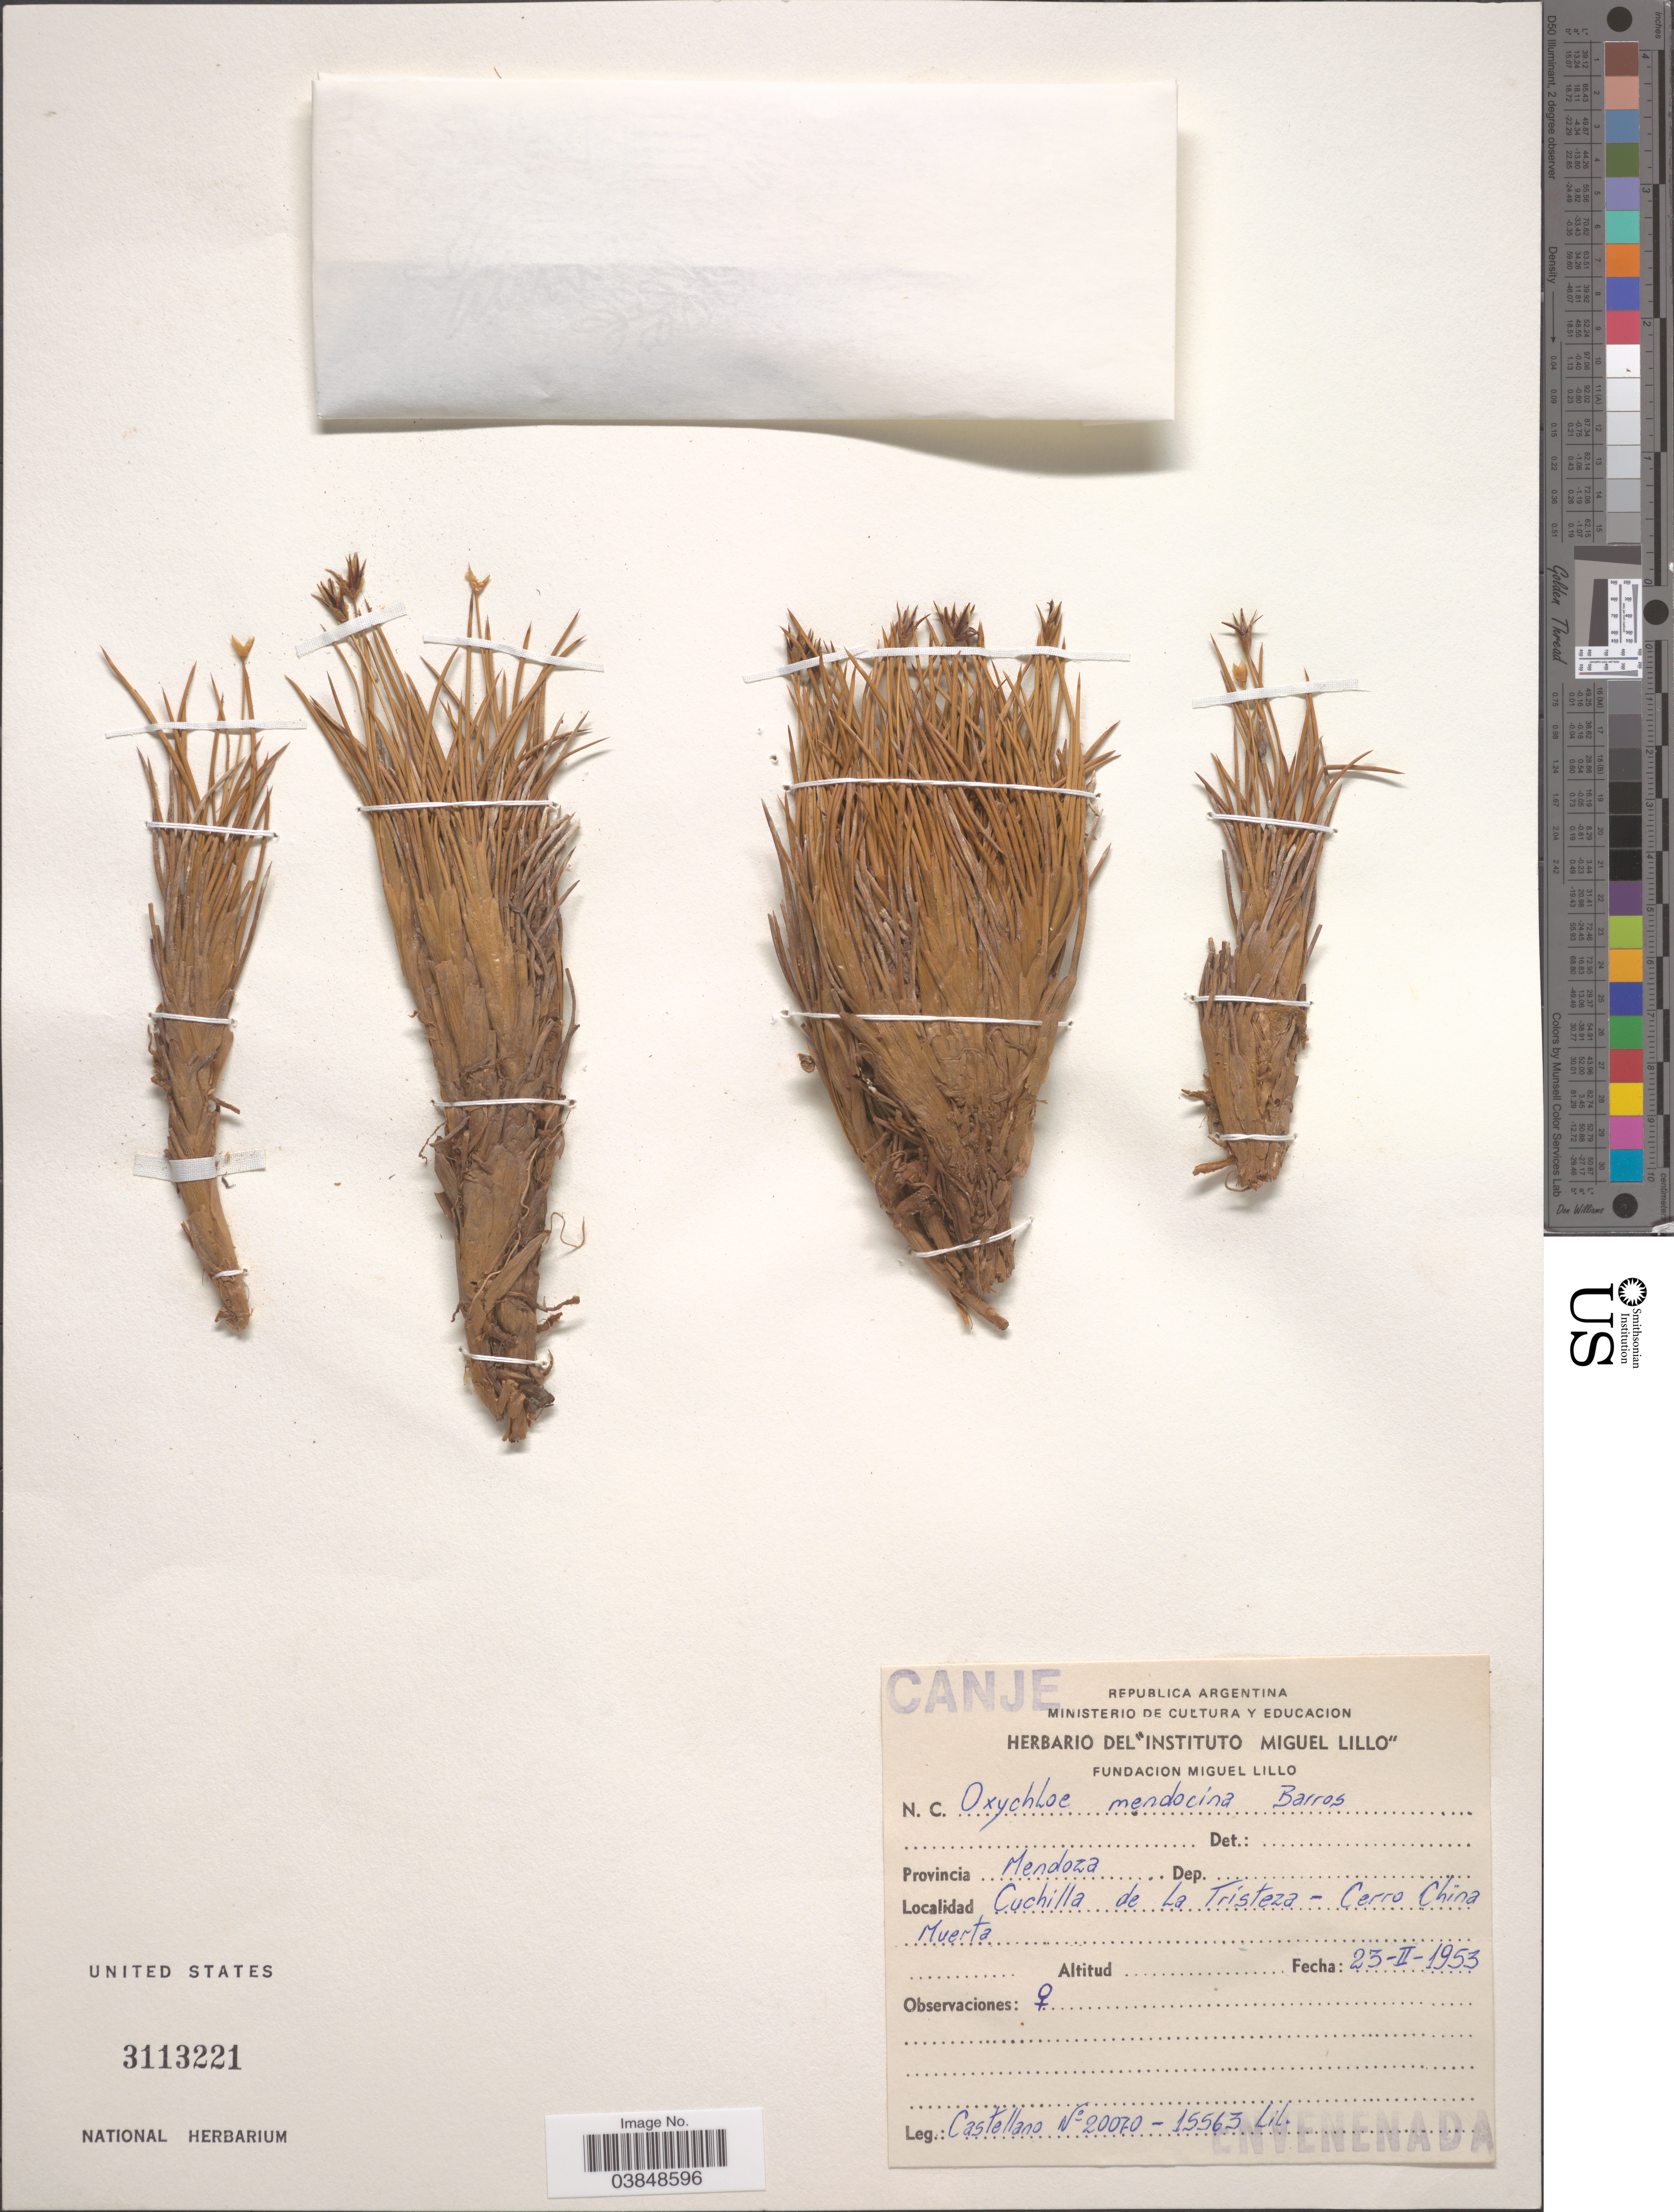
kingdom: Plantae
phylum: Tracheophyta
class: Liliopsida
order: Poales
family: Juncaceae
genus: Oxychloe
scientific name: Oxychloe mendocina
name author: Barros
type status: Possible Isotype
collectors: A. Castellanos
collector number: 20070-15563 Lil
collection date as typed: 23 Feb 1953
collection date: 1953-02-23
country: Argentina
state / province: Mendoza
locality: Provincia Mendoza: Cuchilla de La Tristeza, Cerro China Muerta.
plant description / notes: Different collection (herbarium?) number but otherwise same collection data as type collection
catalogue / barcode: US 3113221